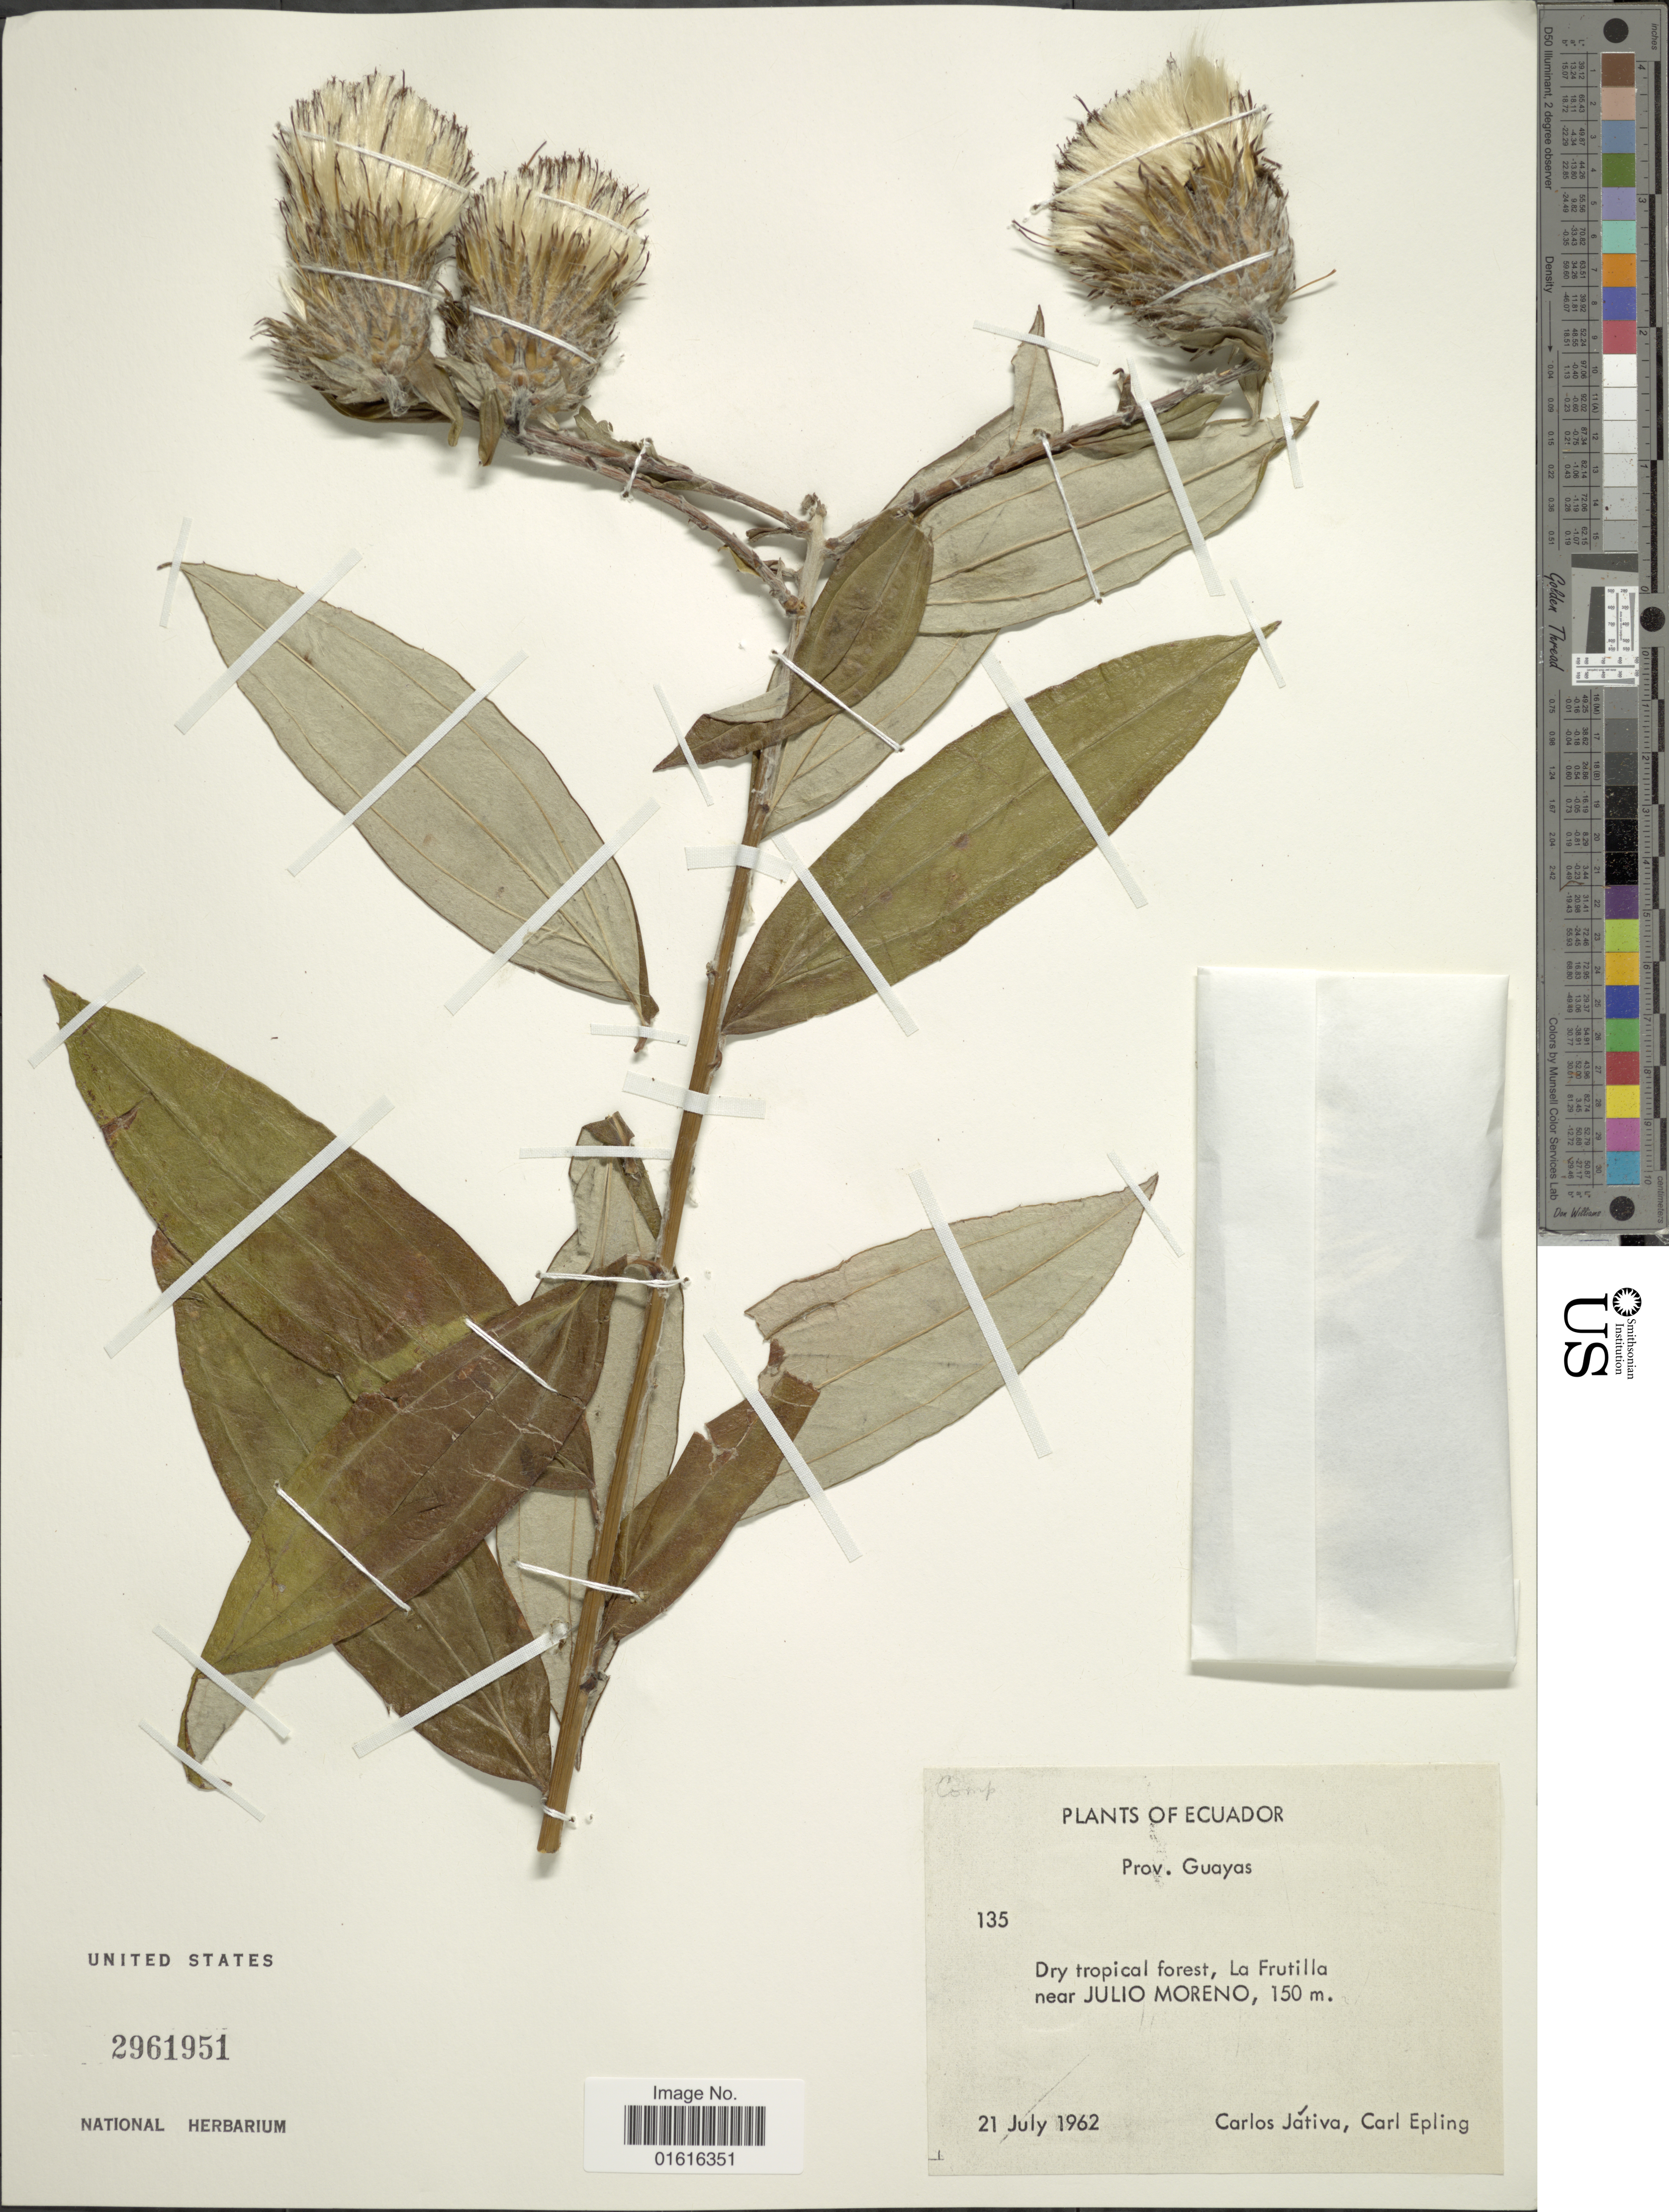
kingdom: Plantae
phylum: Tracheophyta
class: Magnoliopsida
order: Asterales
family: Asteraceae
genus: Lycoseris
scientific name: Lycoseris triplinervia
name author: Less.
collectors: C. D. Játiva & C. C. Epling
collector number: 135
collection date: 1962-07-21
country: Ecuador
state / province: Guayas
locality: Dry tropical forest, La Frutilla near Julio Moreno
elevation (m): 150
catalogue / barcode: US 2961951